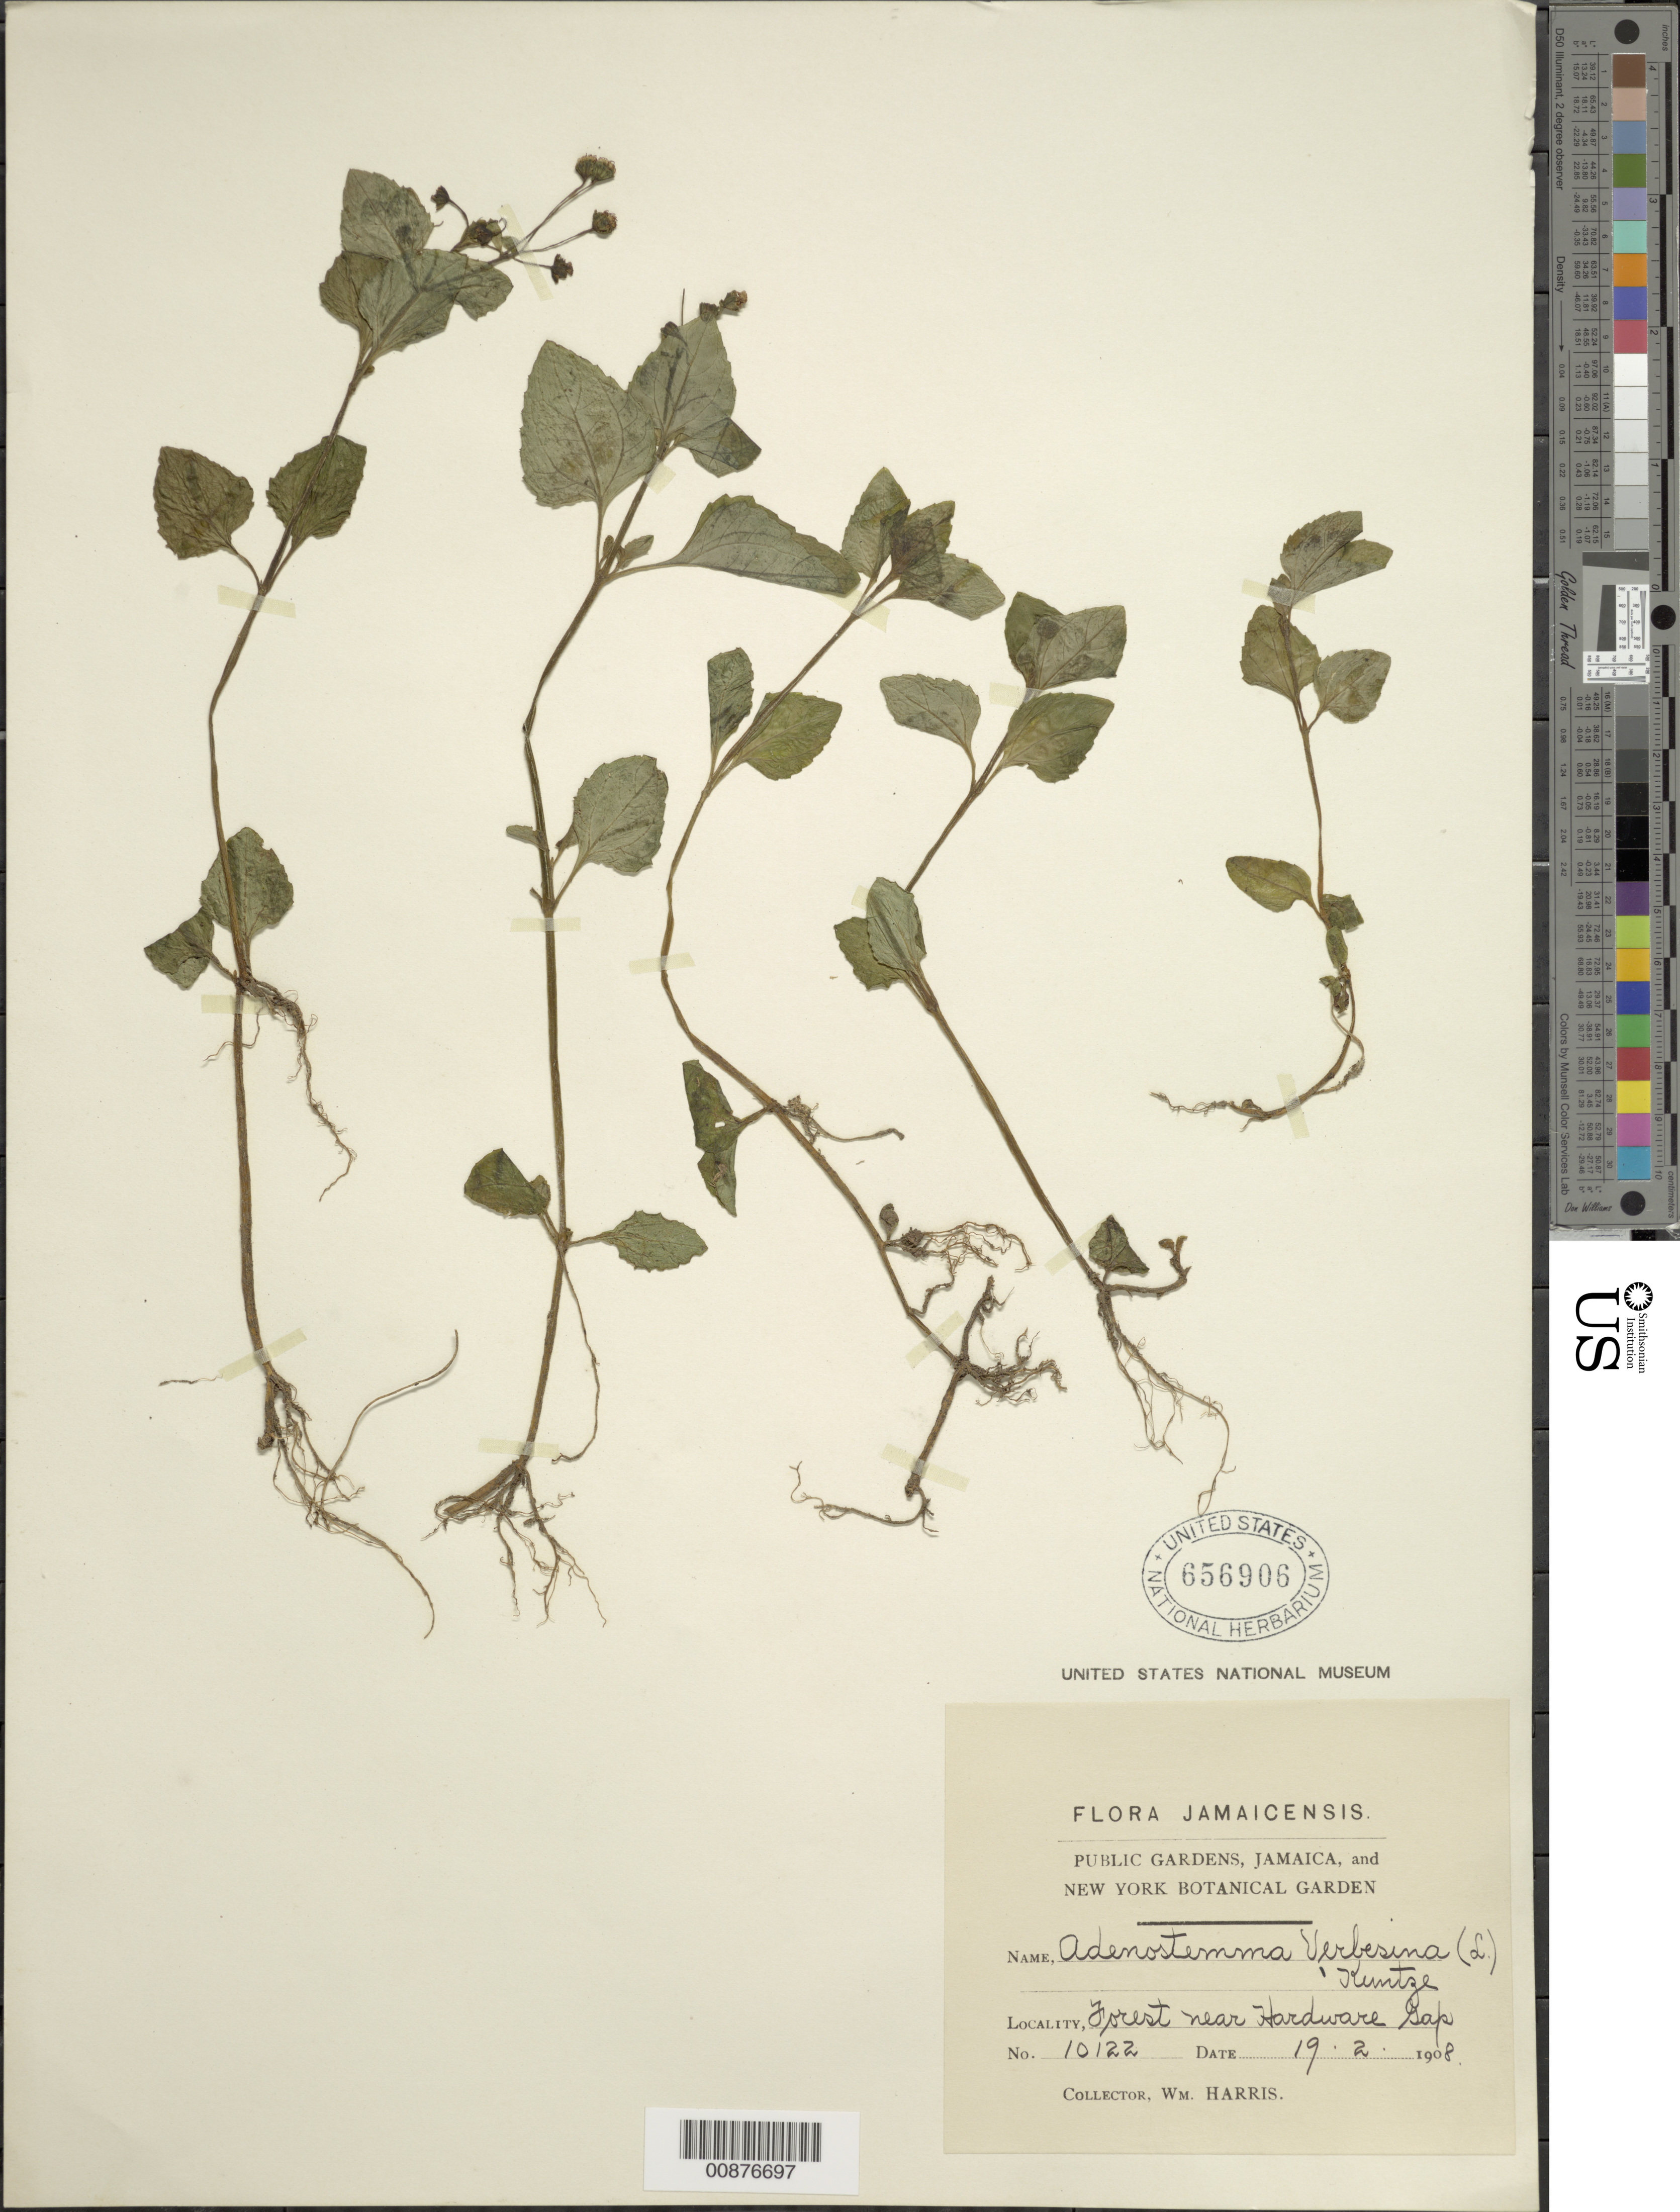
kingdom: Plantae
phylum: Tracheophyta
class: Magnoliopsida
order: Asterales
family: Asteraceae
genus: Adenostemma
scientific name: Adenostemma verbesina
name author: (L.) Sch. Bip.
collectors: W. H. Harris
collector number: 10122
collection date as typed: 19 Feb 1908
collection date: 1908-02-19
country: Jamaica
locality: Near Hardware Gap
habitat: Forest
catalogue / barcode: US 656906